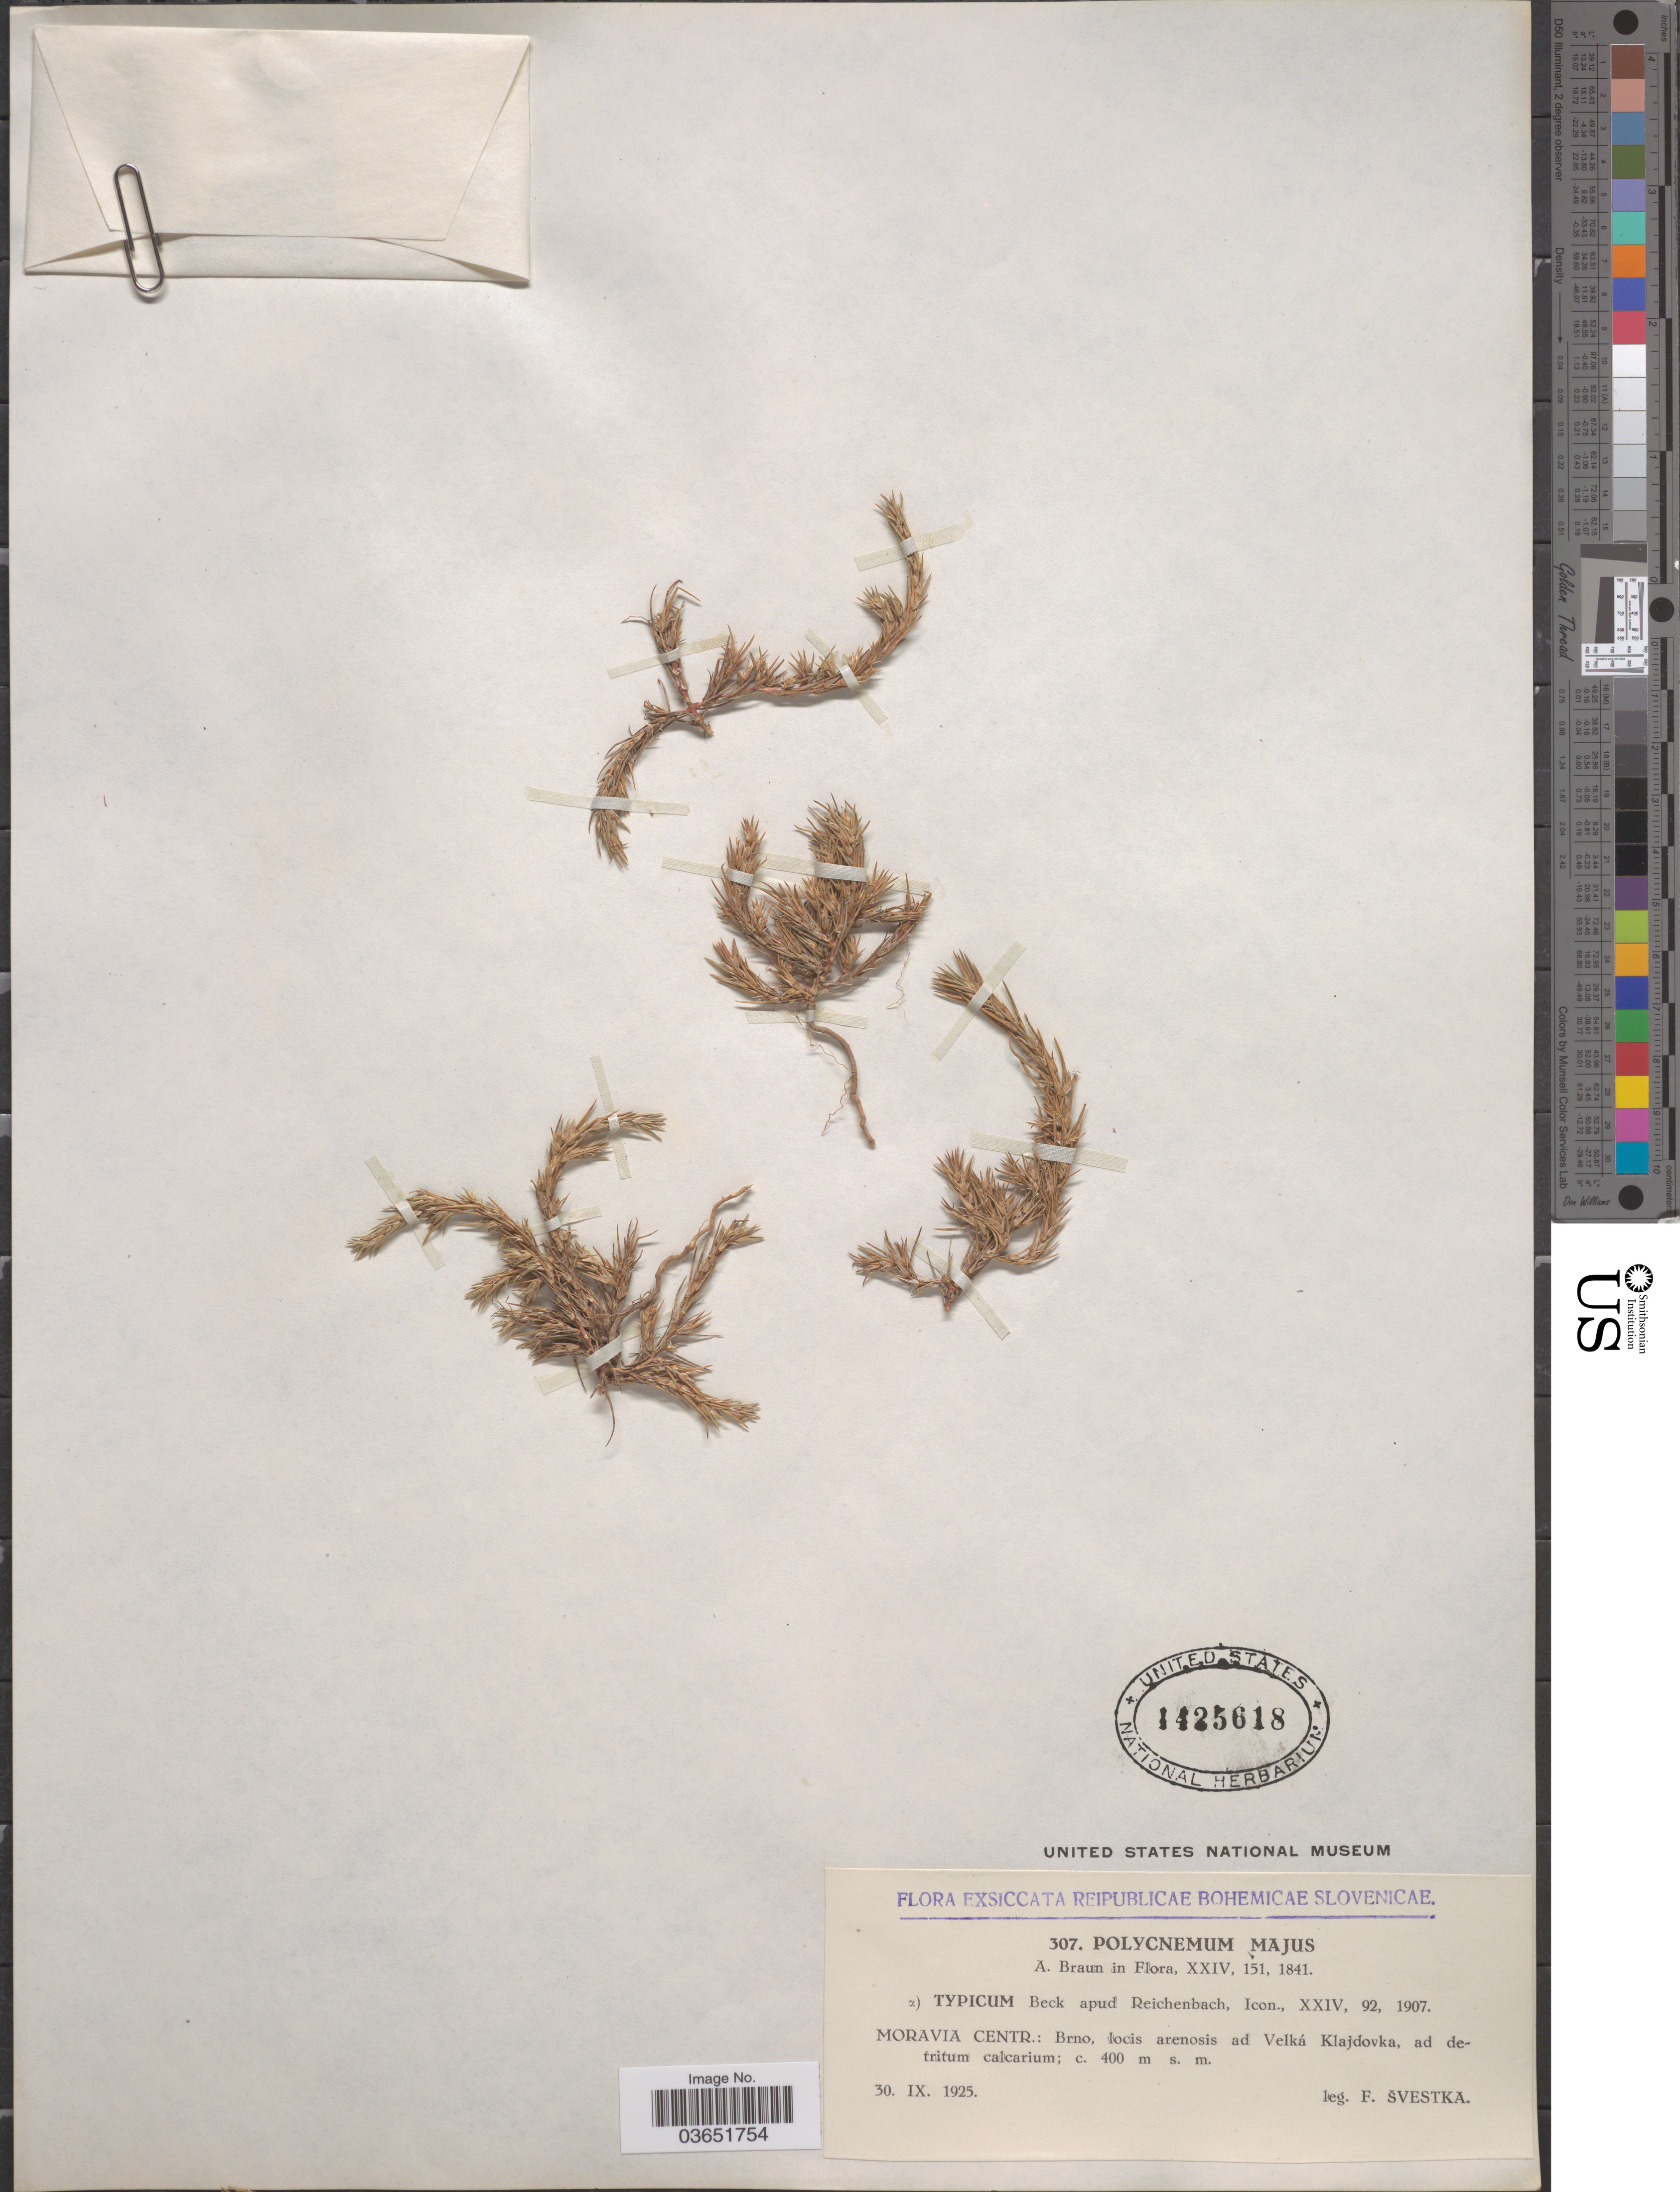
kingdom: Plantae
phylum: Tracheophyta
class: Magnoliopsida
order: Caryophyllales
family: Amaranthaceae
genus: Polycnemum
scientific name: Polycnemum majus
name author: A. Braun ex Bogenh.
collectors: F. Svestka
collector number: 307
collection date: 1925-09-30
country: Czechia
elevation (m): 400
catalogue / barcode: US 1425618